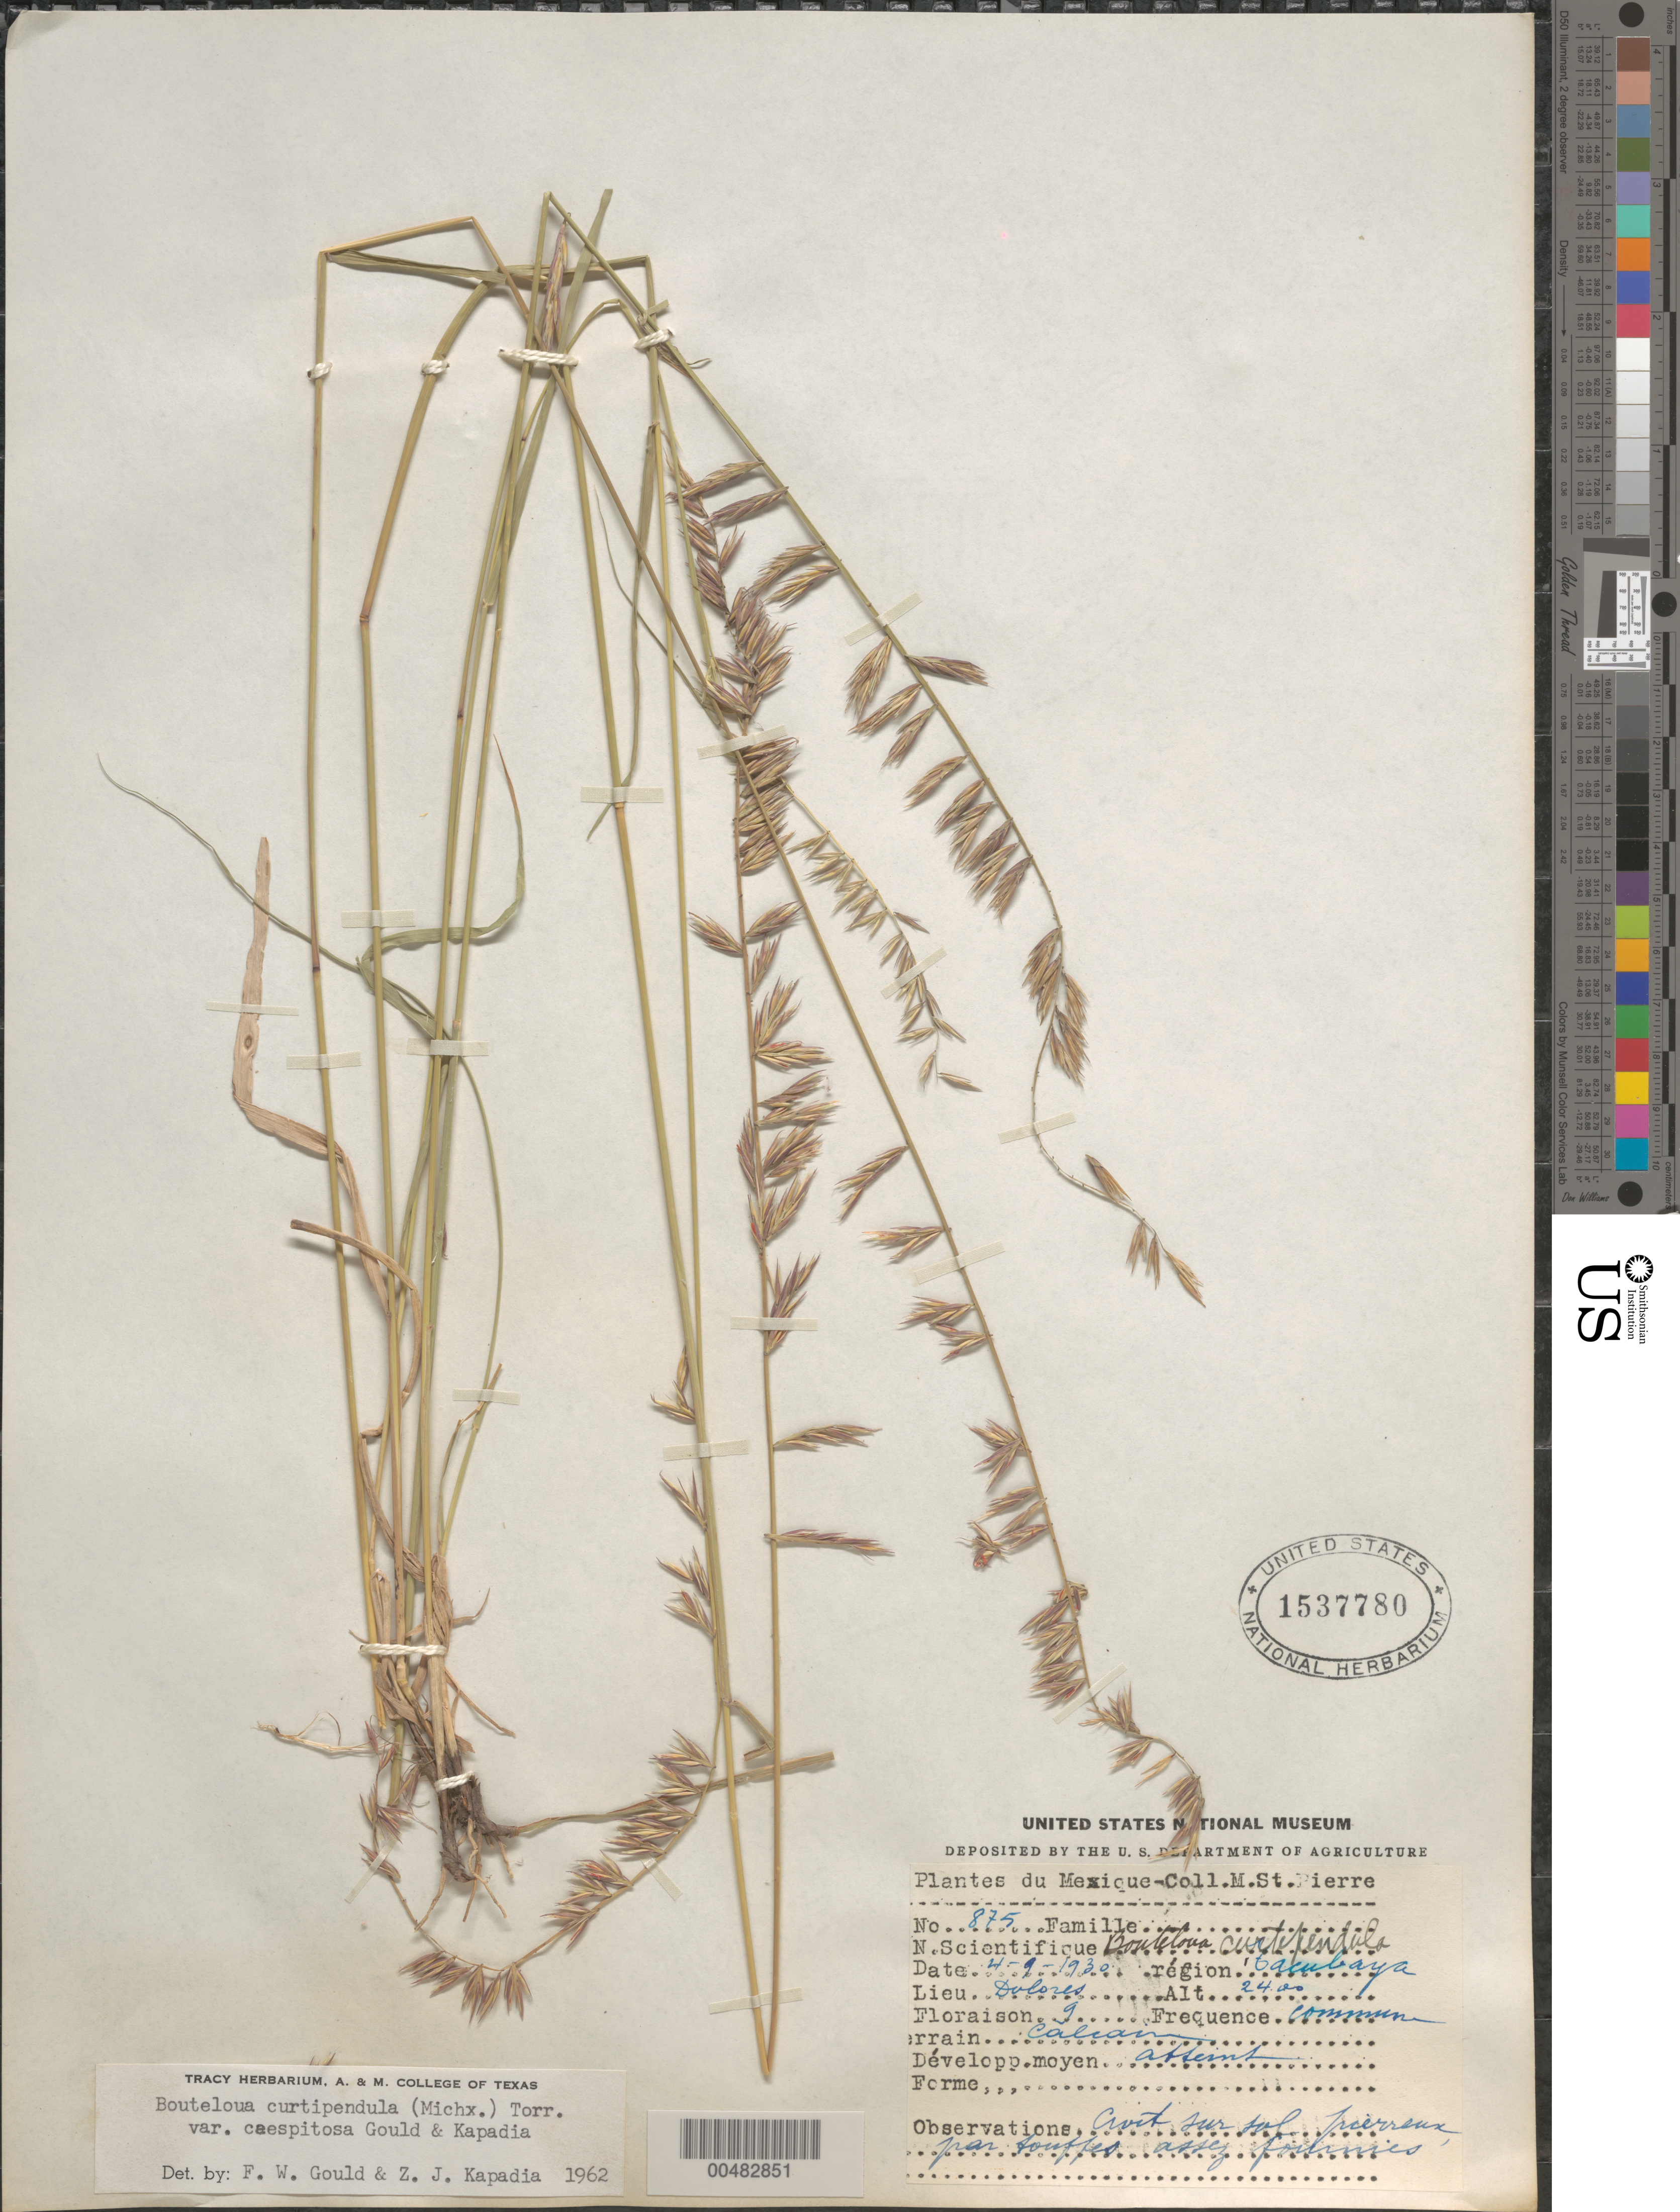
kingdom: Plantae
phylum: Tracheophyta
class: Liliopsida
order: Poales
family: Poaceae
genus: Bouteloua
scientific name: Bouteloua curtipendula var. caespitosa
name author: Gould & Kapadia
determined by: Gould, F. W.; Kapadia, Zarir J.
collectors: M. Saint-Pierre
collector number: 875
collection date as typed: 9 Apr 1930 or 4 Sep 1930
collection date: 1930-04-09 or 1930-09-04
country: Mexico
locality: Cacubaya, Dolores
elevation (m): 2400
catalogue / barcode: US 1537780